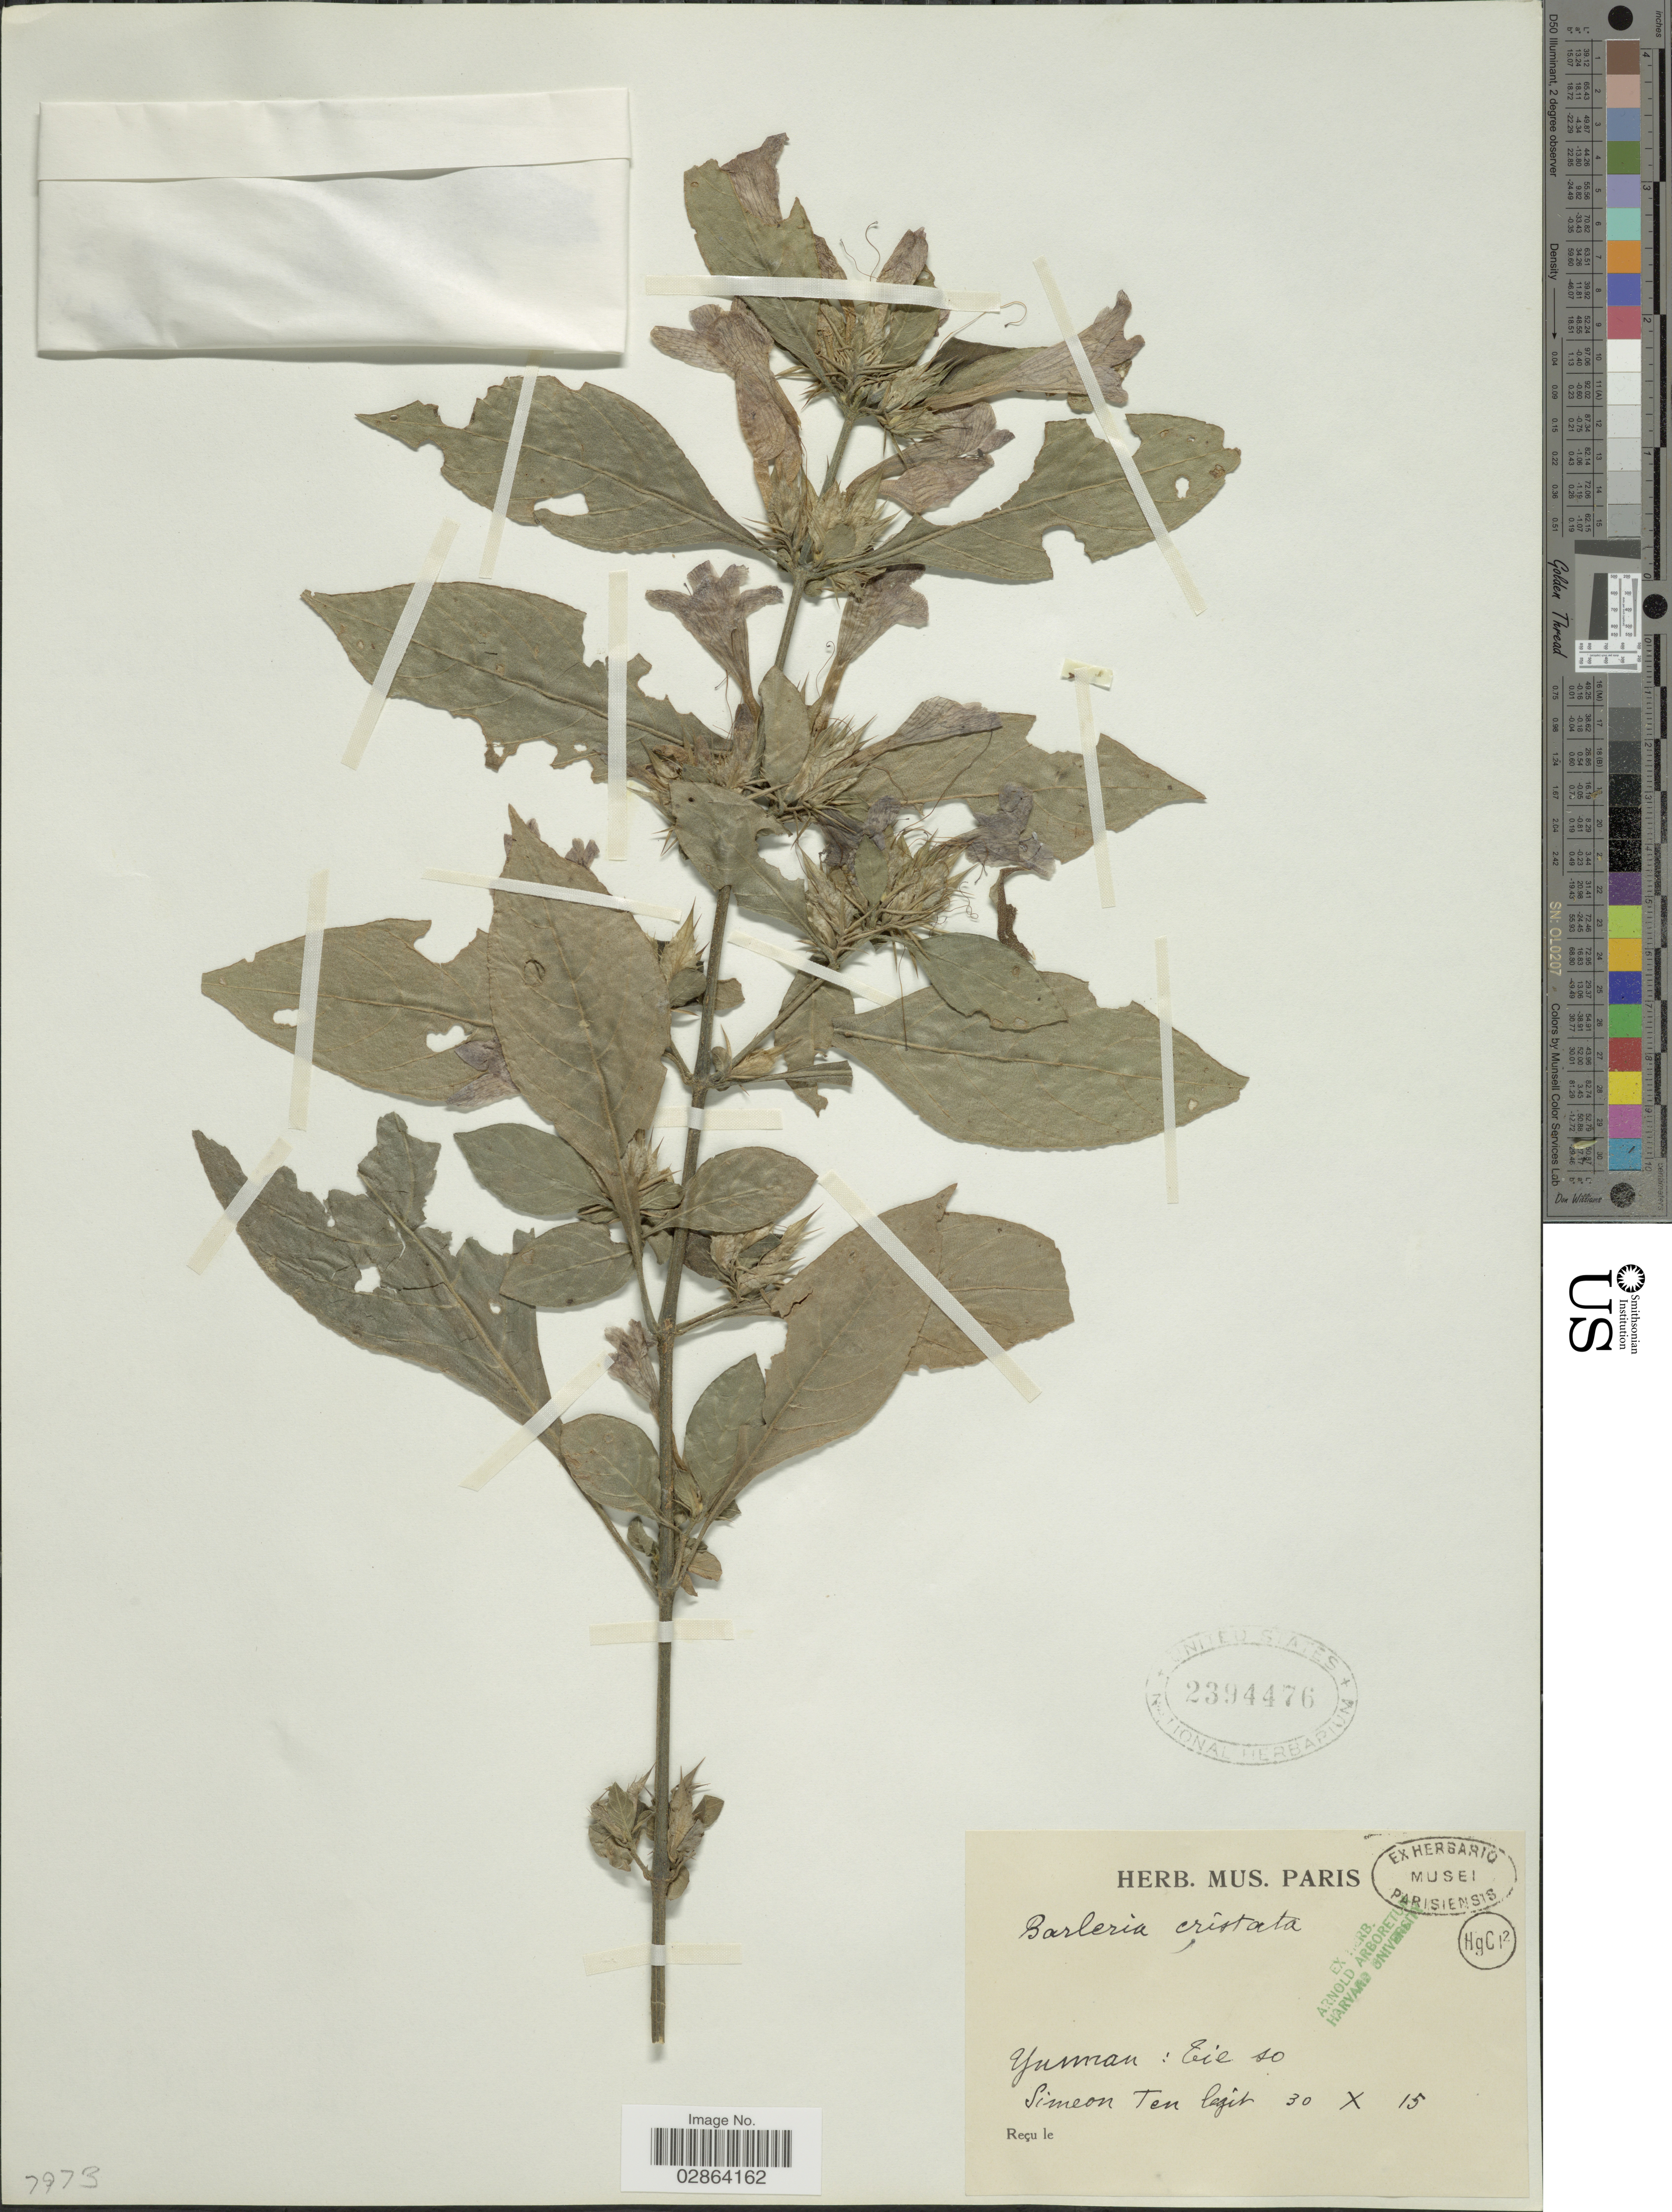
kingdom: Plantae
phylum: Tracheophyta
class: Magnoliopsida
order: Lamiales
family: Acanthaceae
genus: Barleria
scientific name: Barleria cristata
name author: L.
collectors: S. Ten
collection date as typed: Transcribed d/m/y: 30/10/15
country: China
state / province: Yunnan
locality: Eie [interpreted] so.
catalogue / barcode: US 2394476